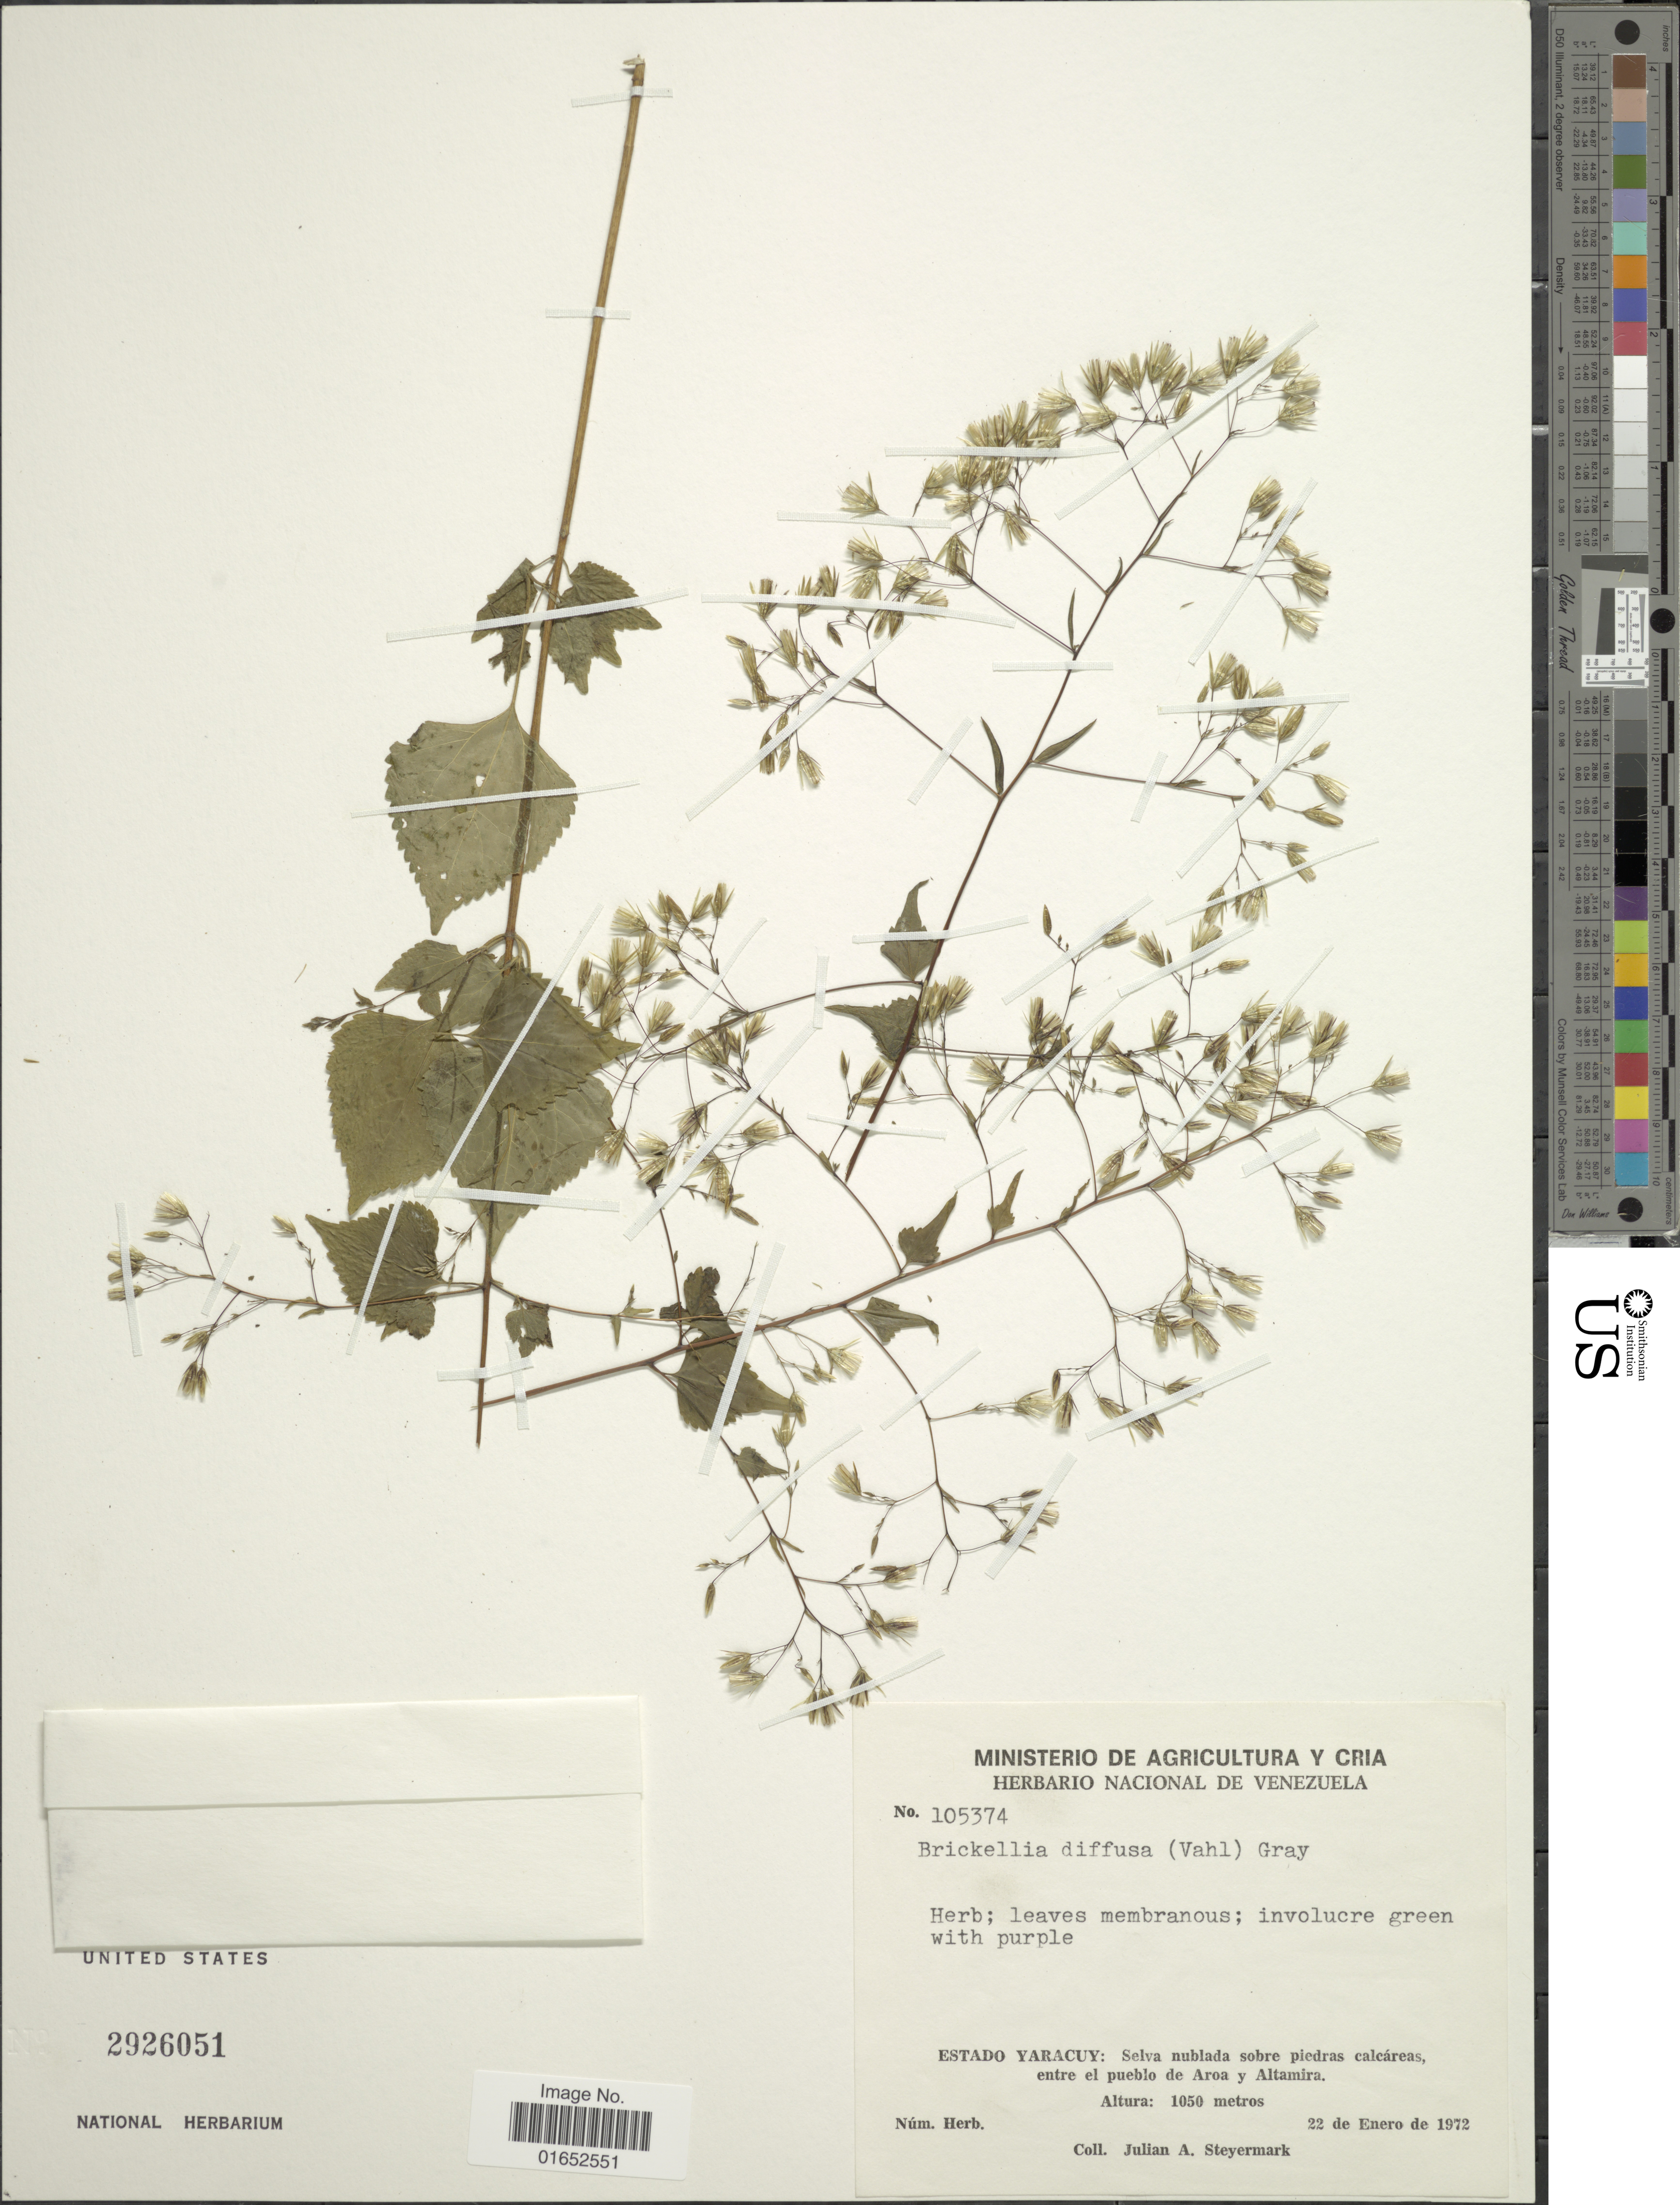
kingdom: Plantae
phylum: Tracheophyta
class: Magnoliopsida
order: Asterales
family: Asteraceae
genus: Brickellia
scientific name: Brickellia diffusa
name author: (Vahl) A. Gray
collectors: J. Steyermark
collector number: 105374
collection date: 1972-01-22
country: Venezuela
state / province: Yaracuy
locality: Selva nublada sobre piedras calcáreas, entre el pueblo de Aroa y Altamira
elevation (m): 1050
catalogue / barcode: US 2926051